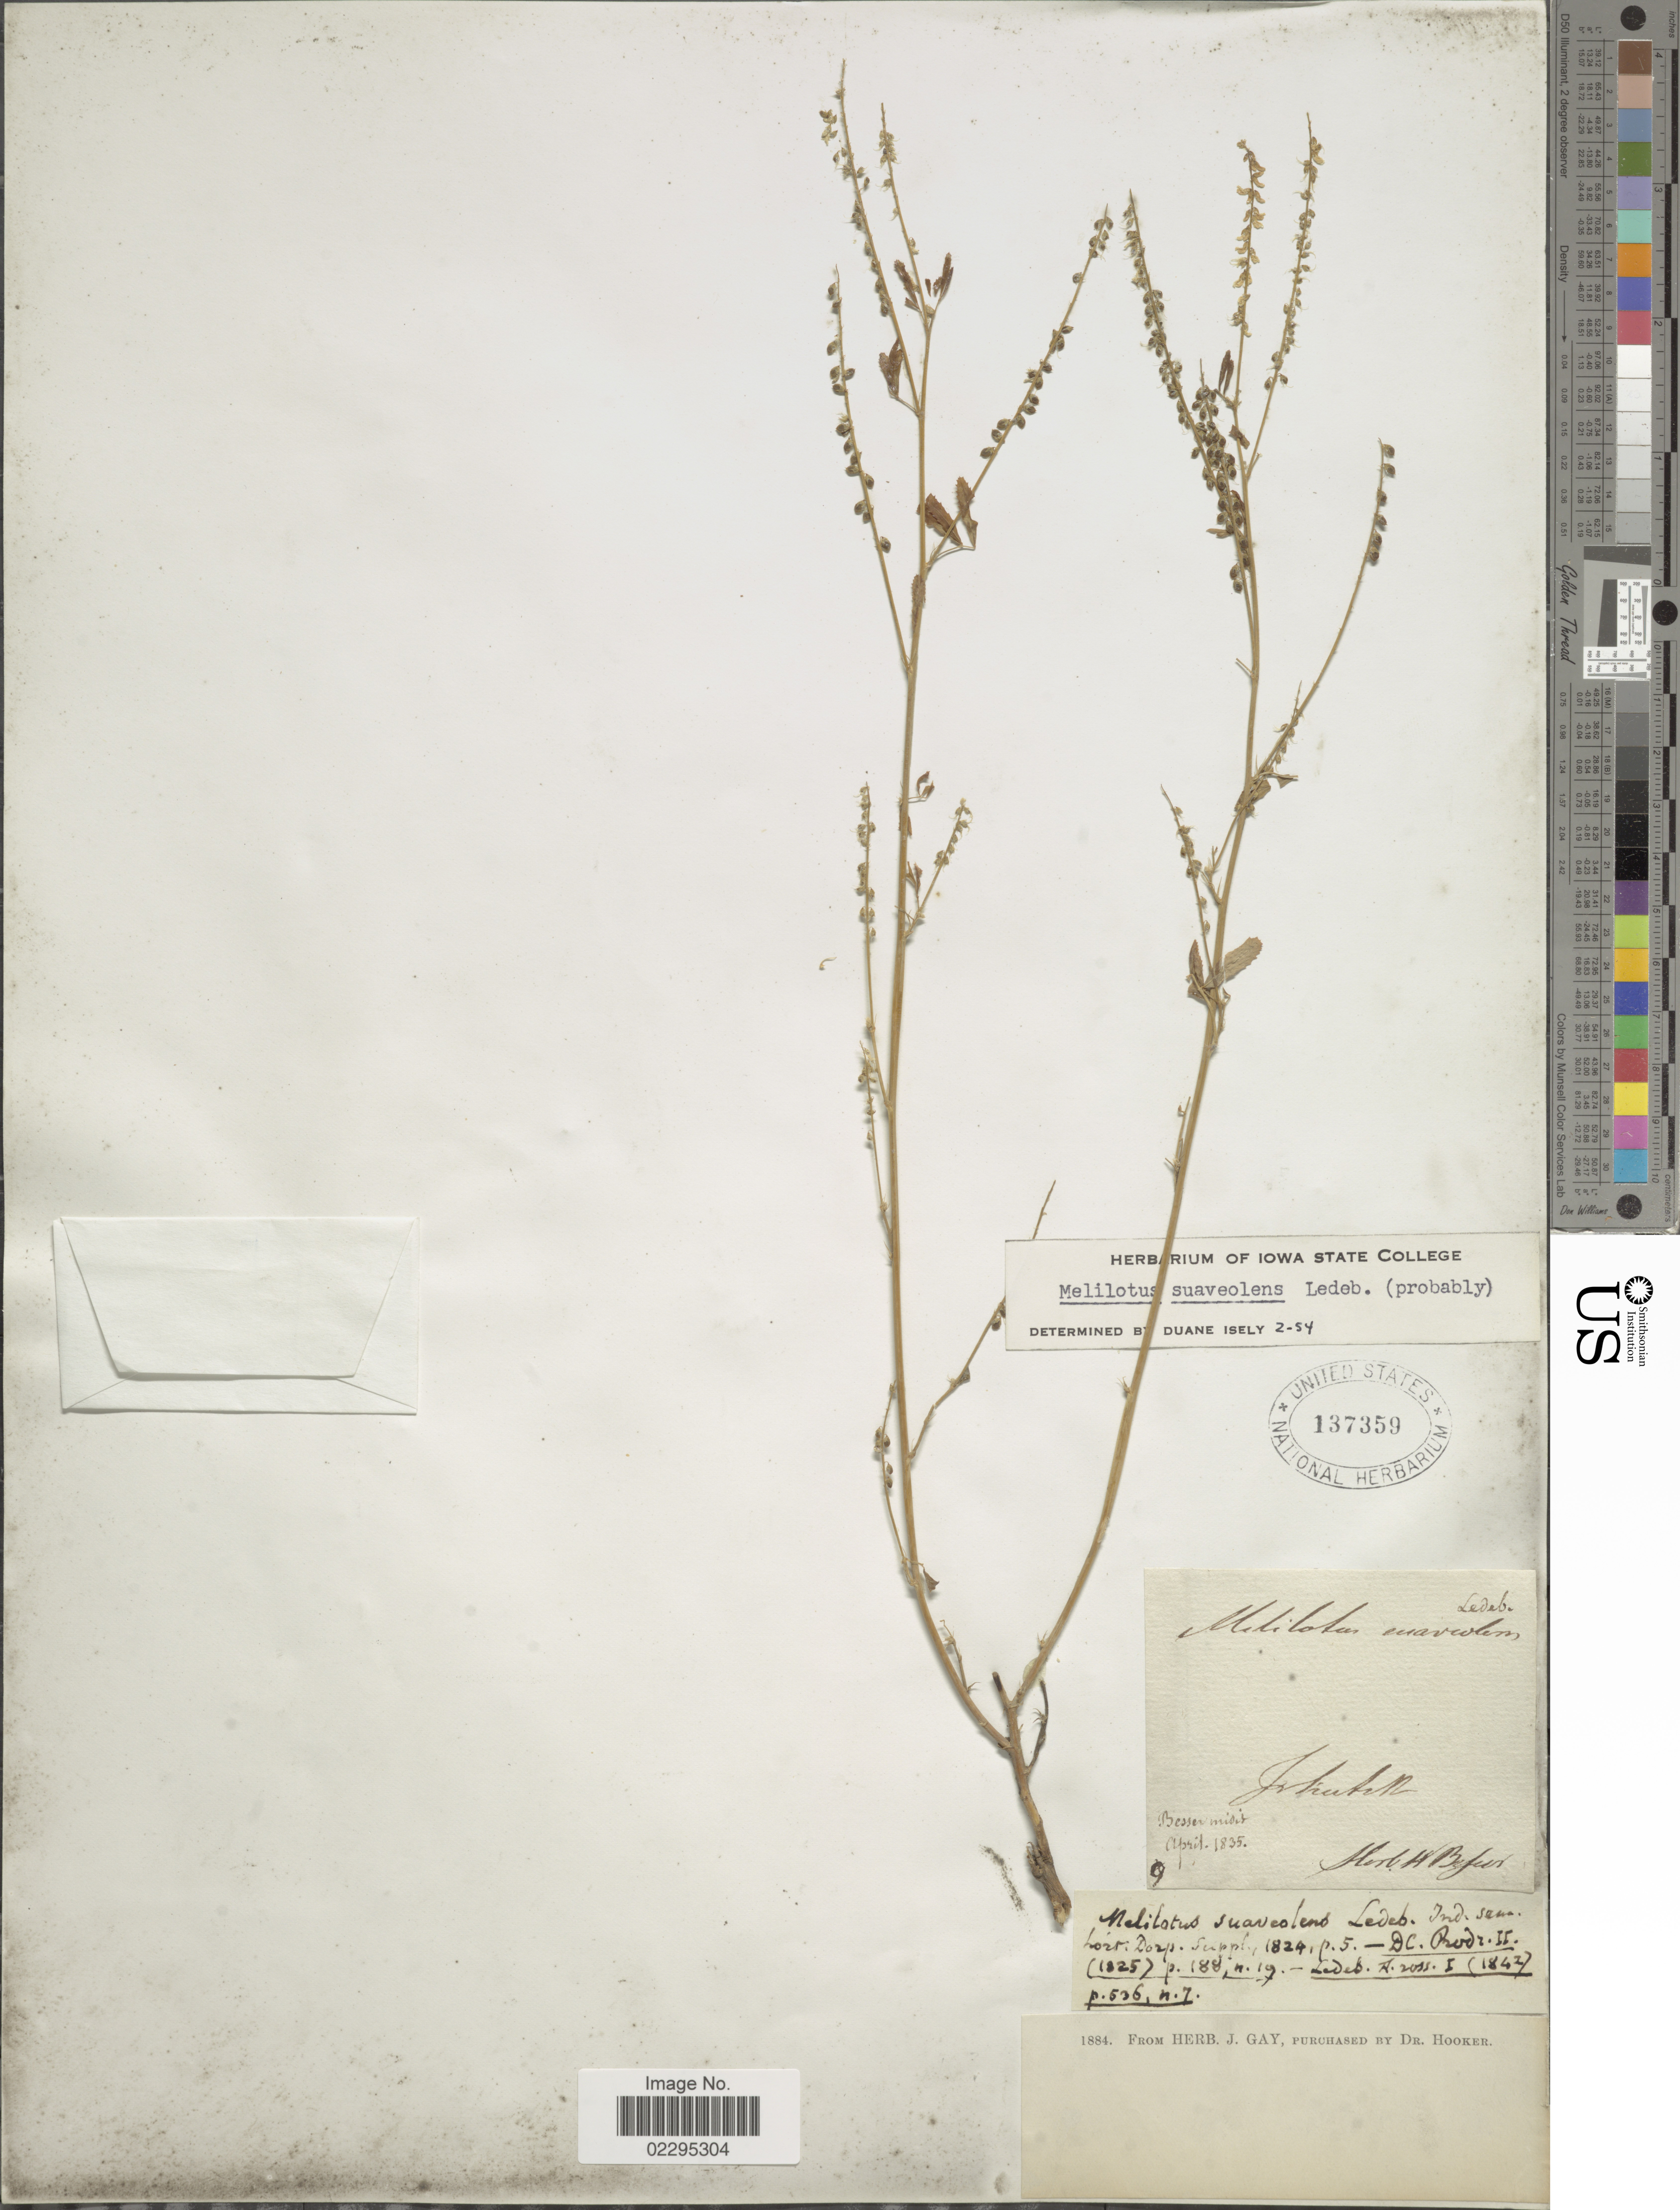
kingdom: Plantae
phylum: Tracheophyta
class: Magnoliopsida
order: Fabales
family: Fabaceae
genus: Melilotus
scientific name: Melilotus suaveolens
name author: Ledeb.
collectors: ex herb H. Befur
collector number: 9?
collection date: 1835-04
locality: J [illegible text]hutel [interpreted].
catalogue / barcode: US 137359